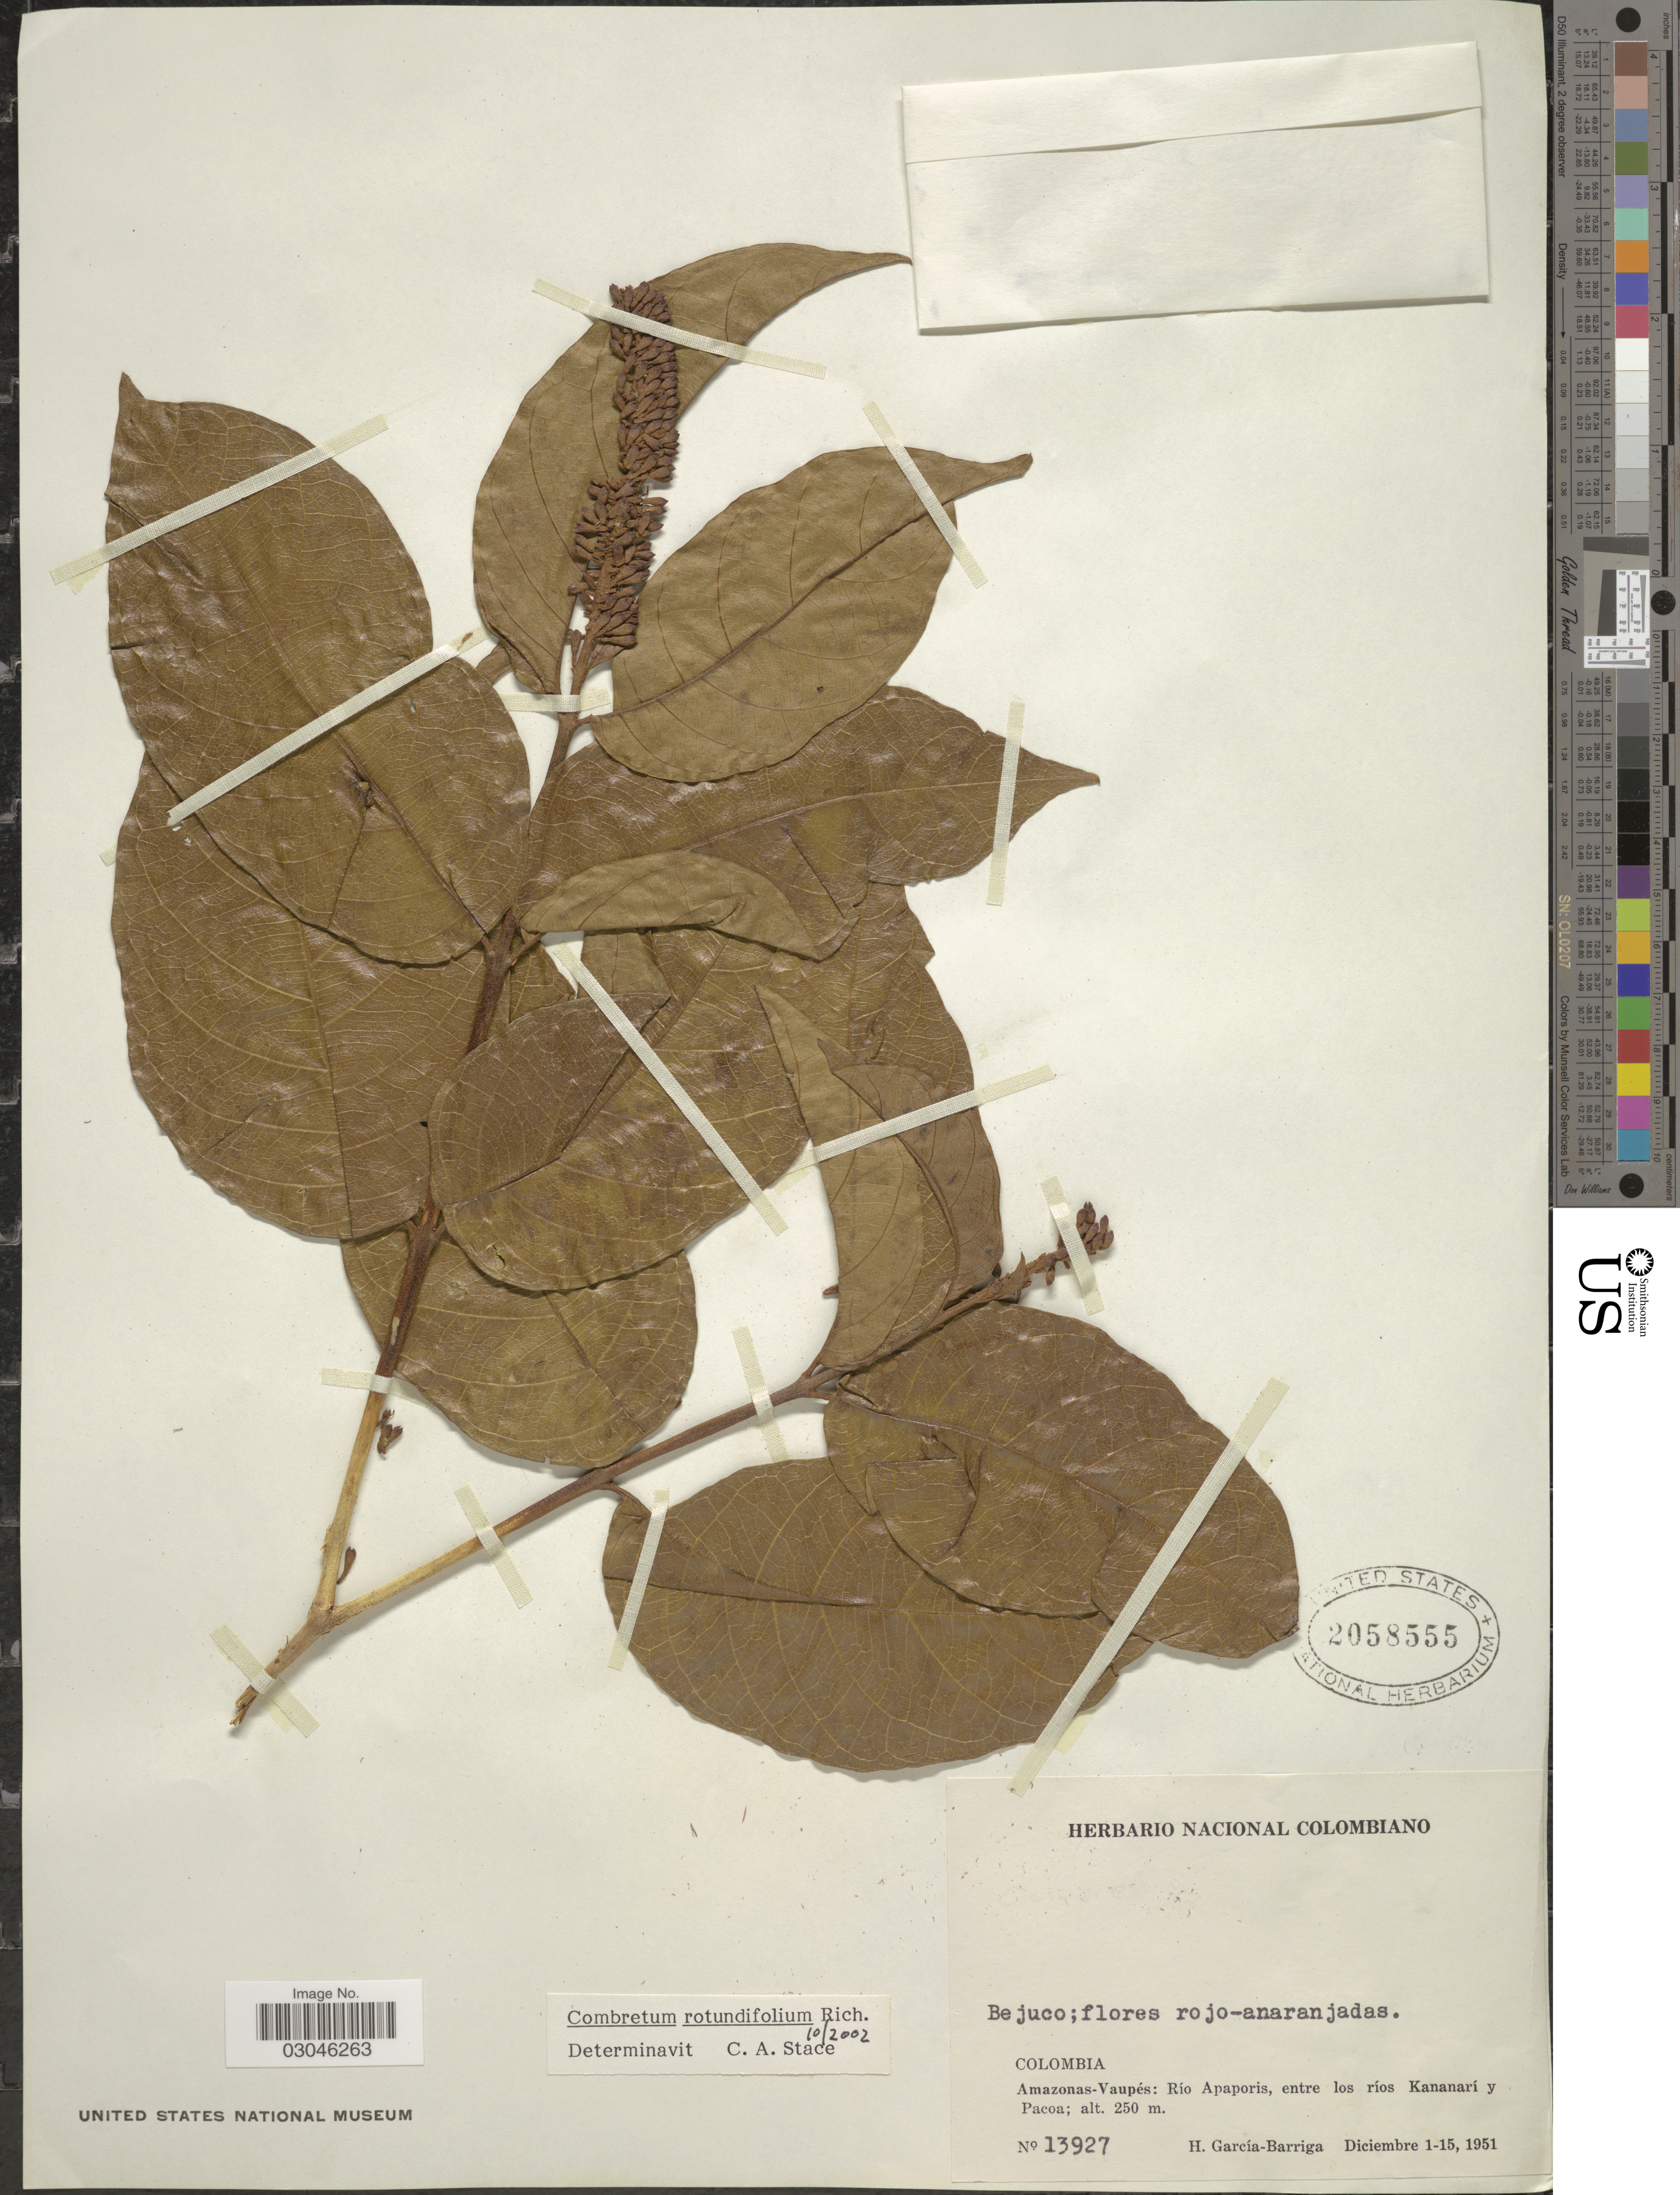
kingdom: Plantae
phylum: Tracheophyta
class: Magnoliopsida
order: Myrtales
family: Combretaceae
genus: Combretum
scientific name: Combretum rotundifolium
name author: Rich.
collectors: H. García Barriga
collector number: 13927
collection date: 1951-12-01/1951-12-15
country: Colombia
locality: Amazonas-Vaupés: Río Apaporis, entre los ríos Kananarí y Pacoa.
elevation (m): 250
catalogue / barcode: US 2058555